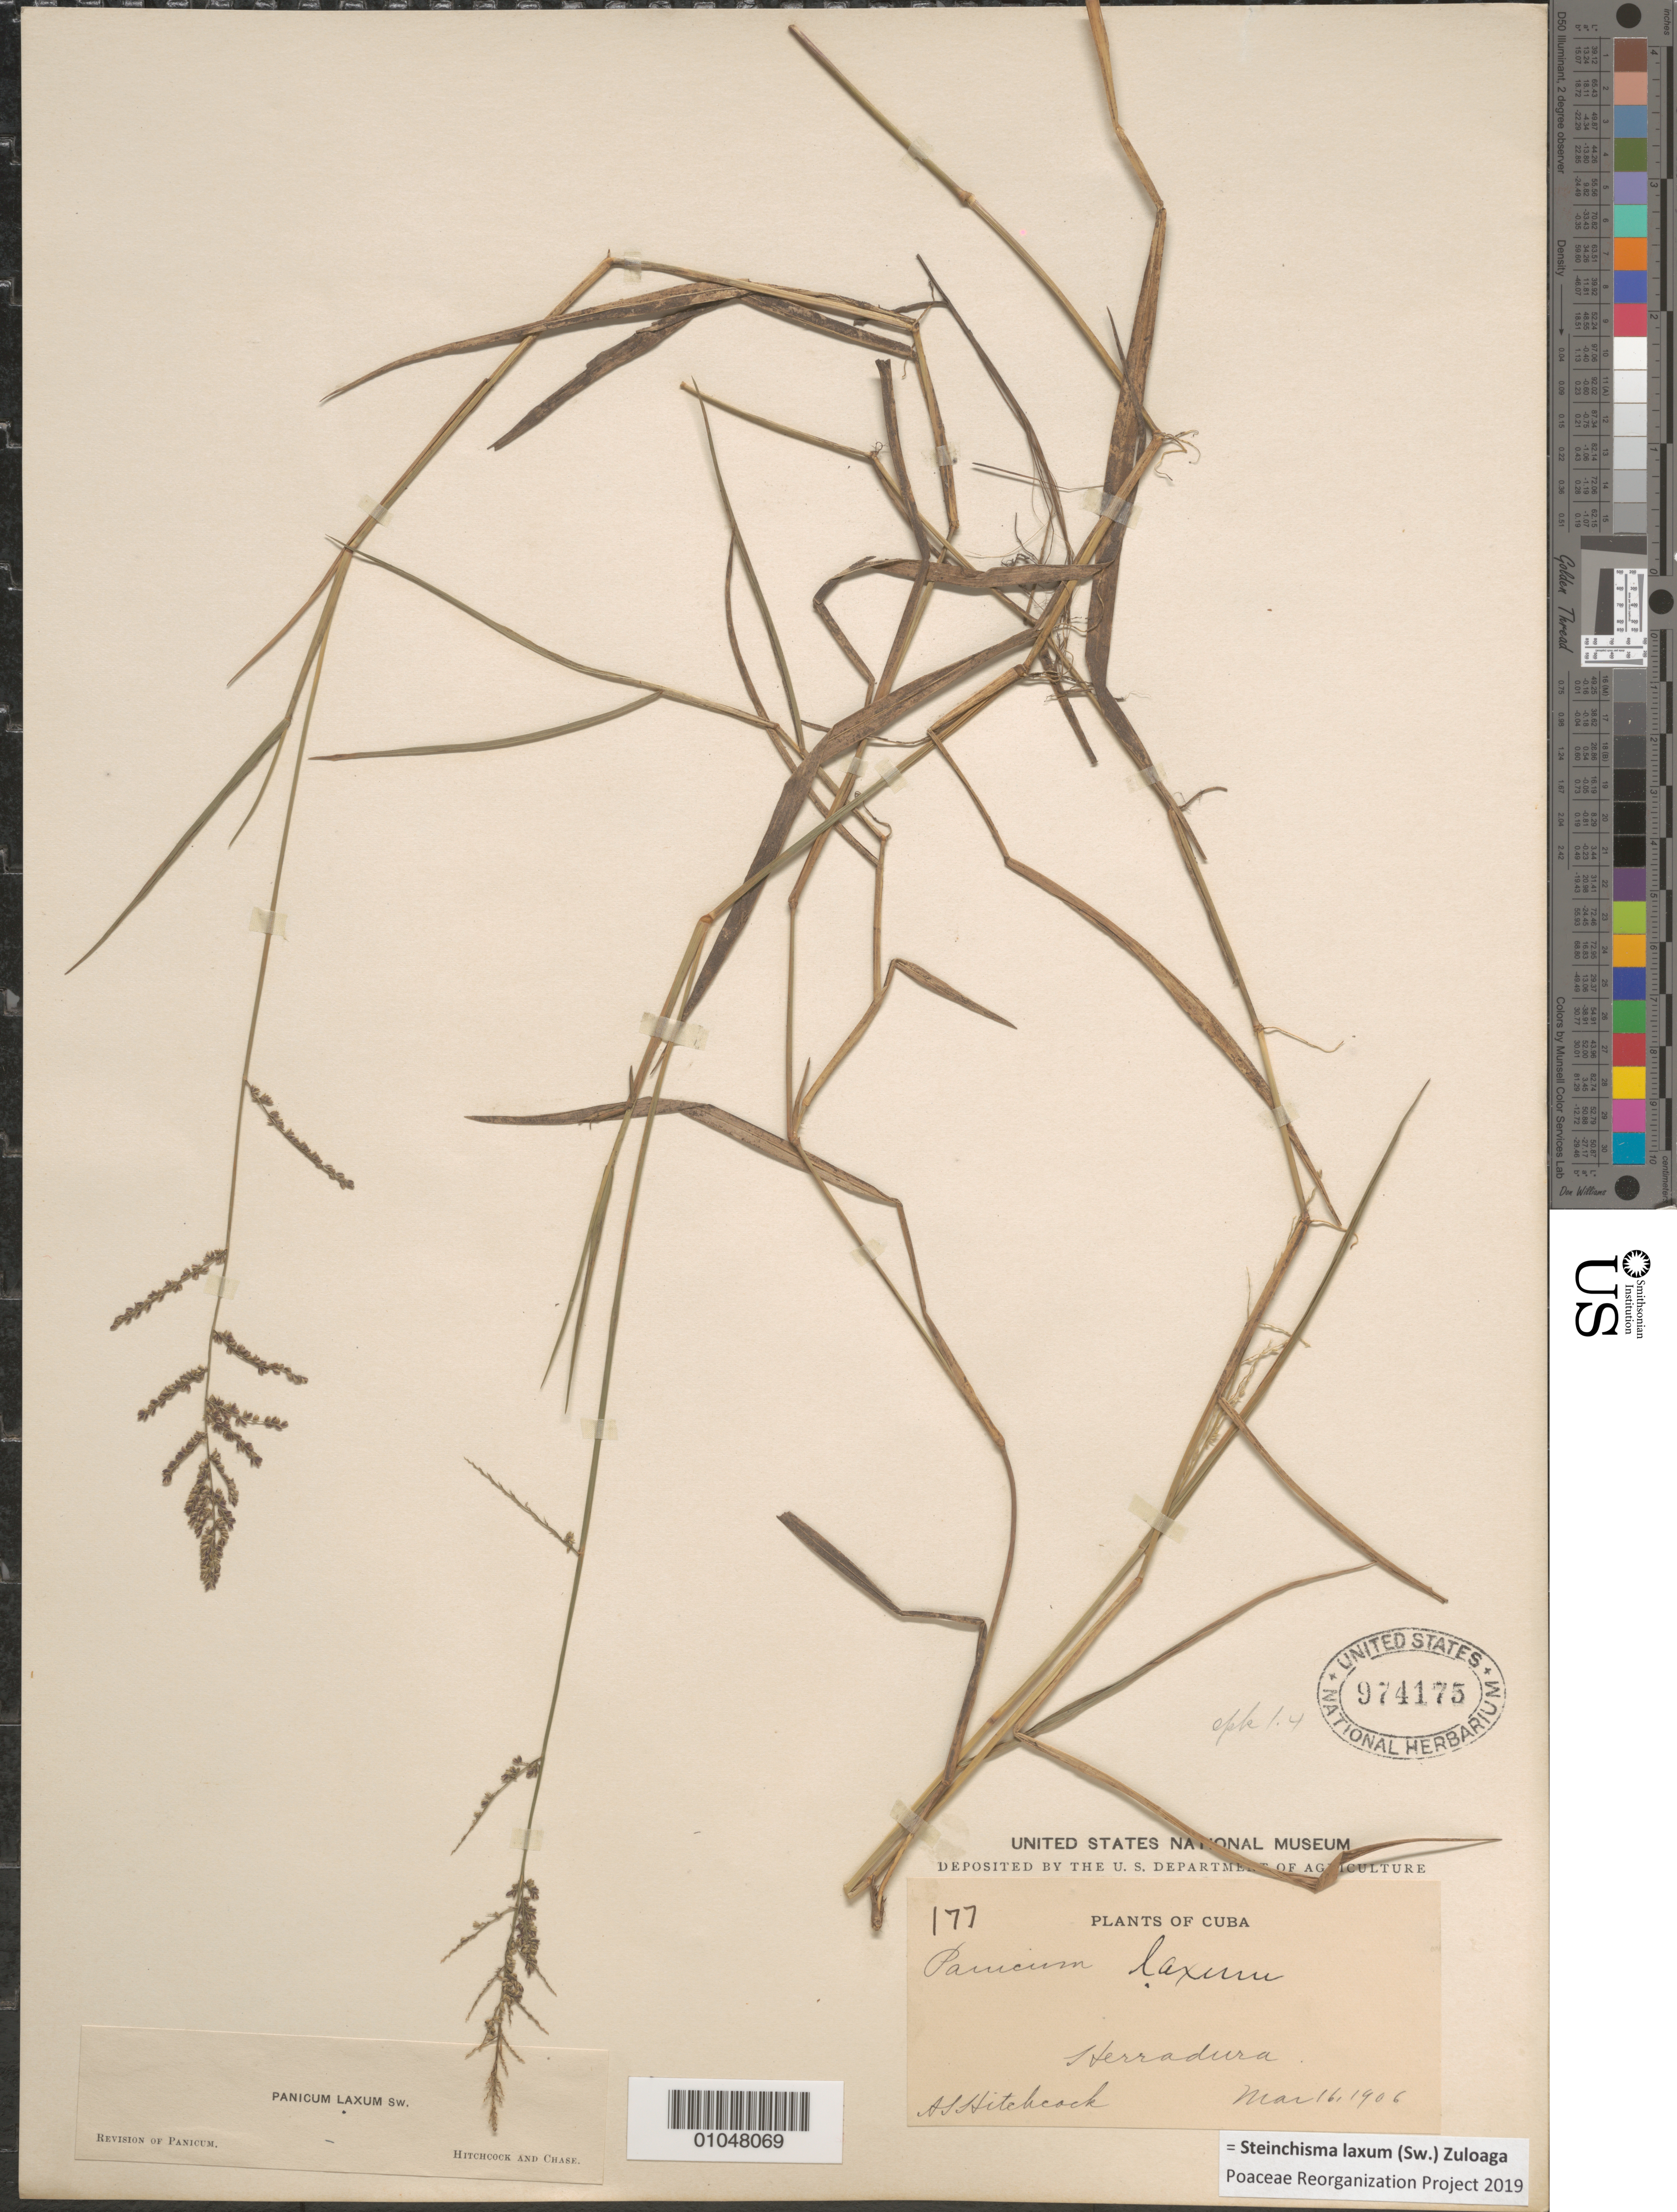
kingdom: Plantae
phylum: Tracheophyta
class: Liliopsida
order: Poales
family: Poaceae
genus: Panicum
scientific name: Panicum laxum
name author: Sw.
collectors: A. S. Hitchcock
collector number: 177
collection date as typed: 16 Mar 1906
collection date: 1906-03-16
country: Cuba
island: Cuba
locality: Herradura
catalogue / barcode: US 974175